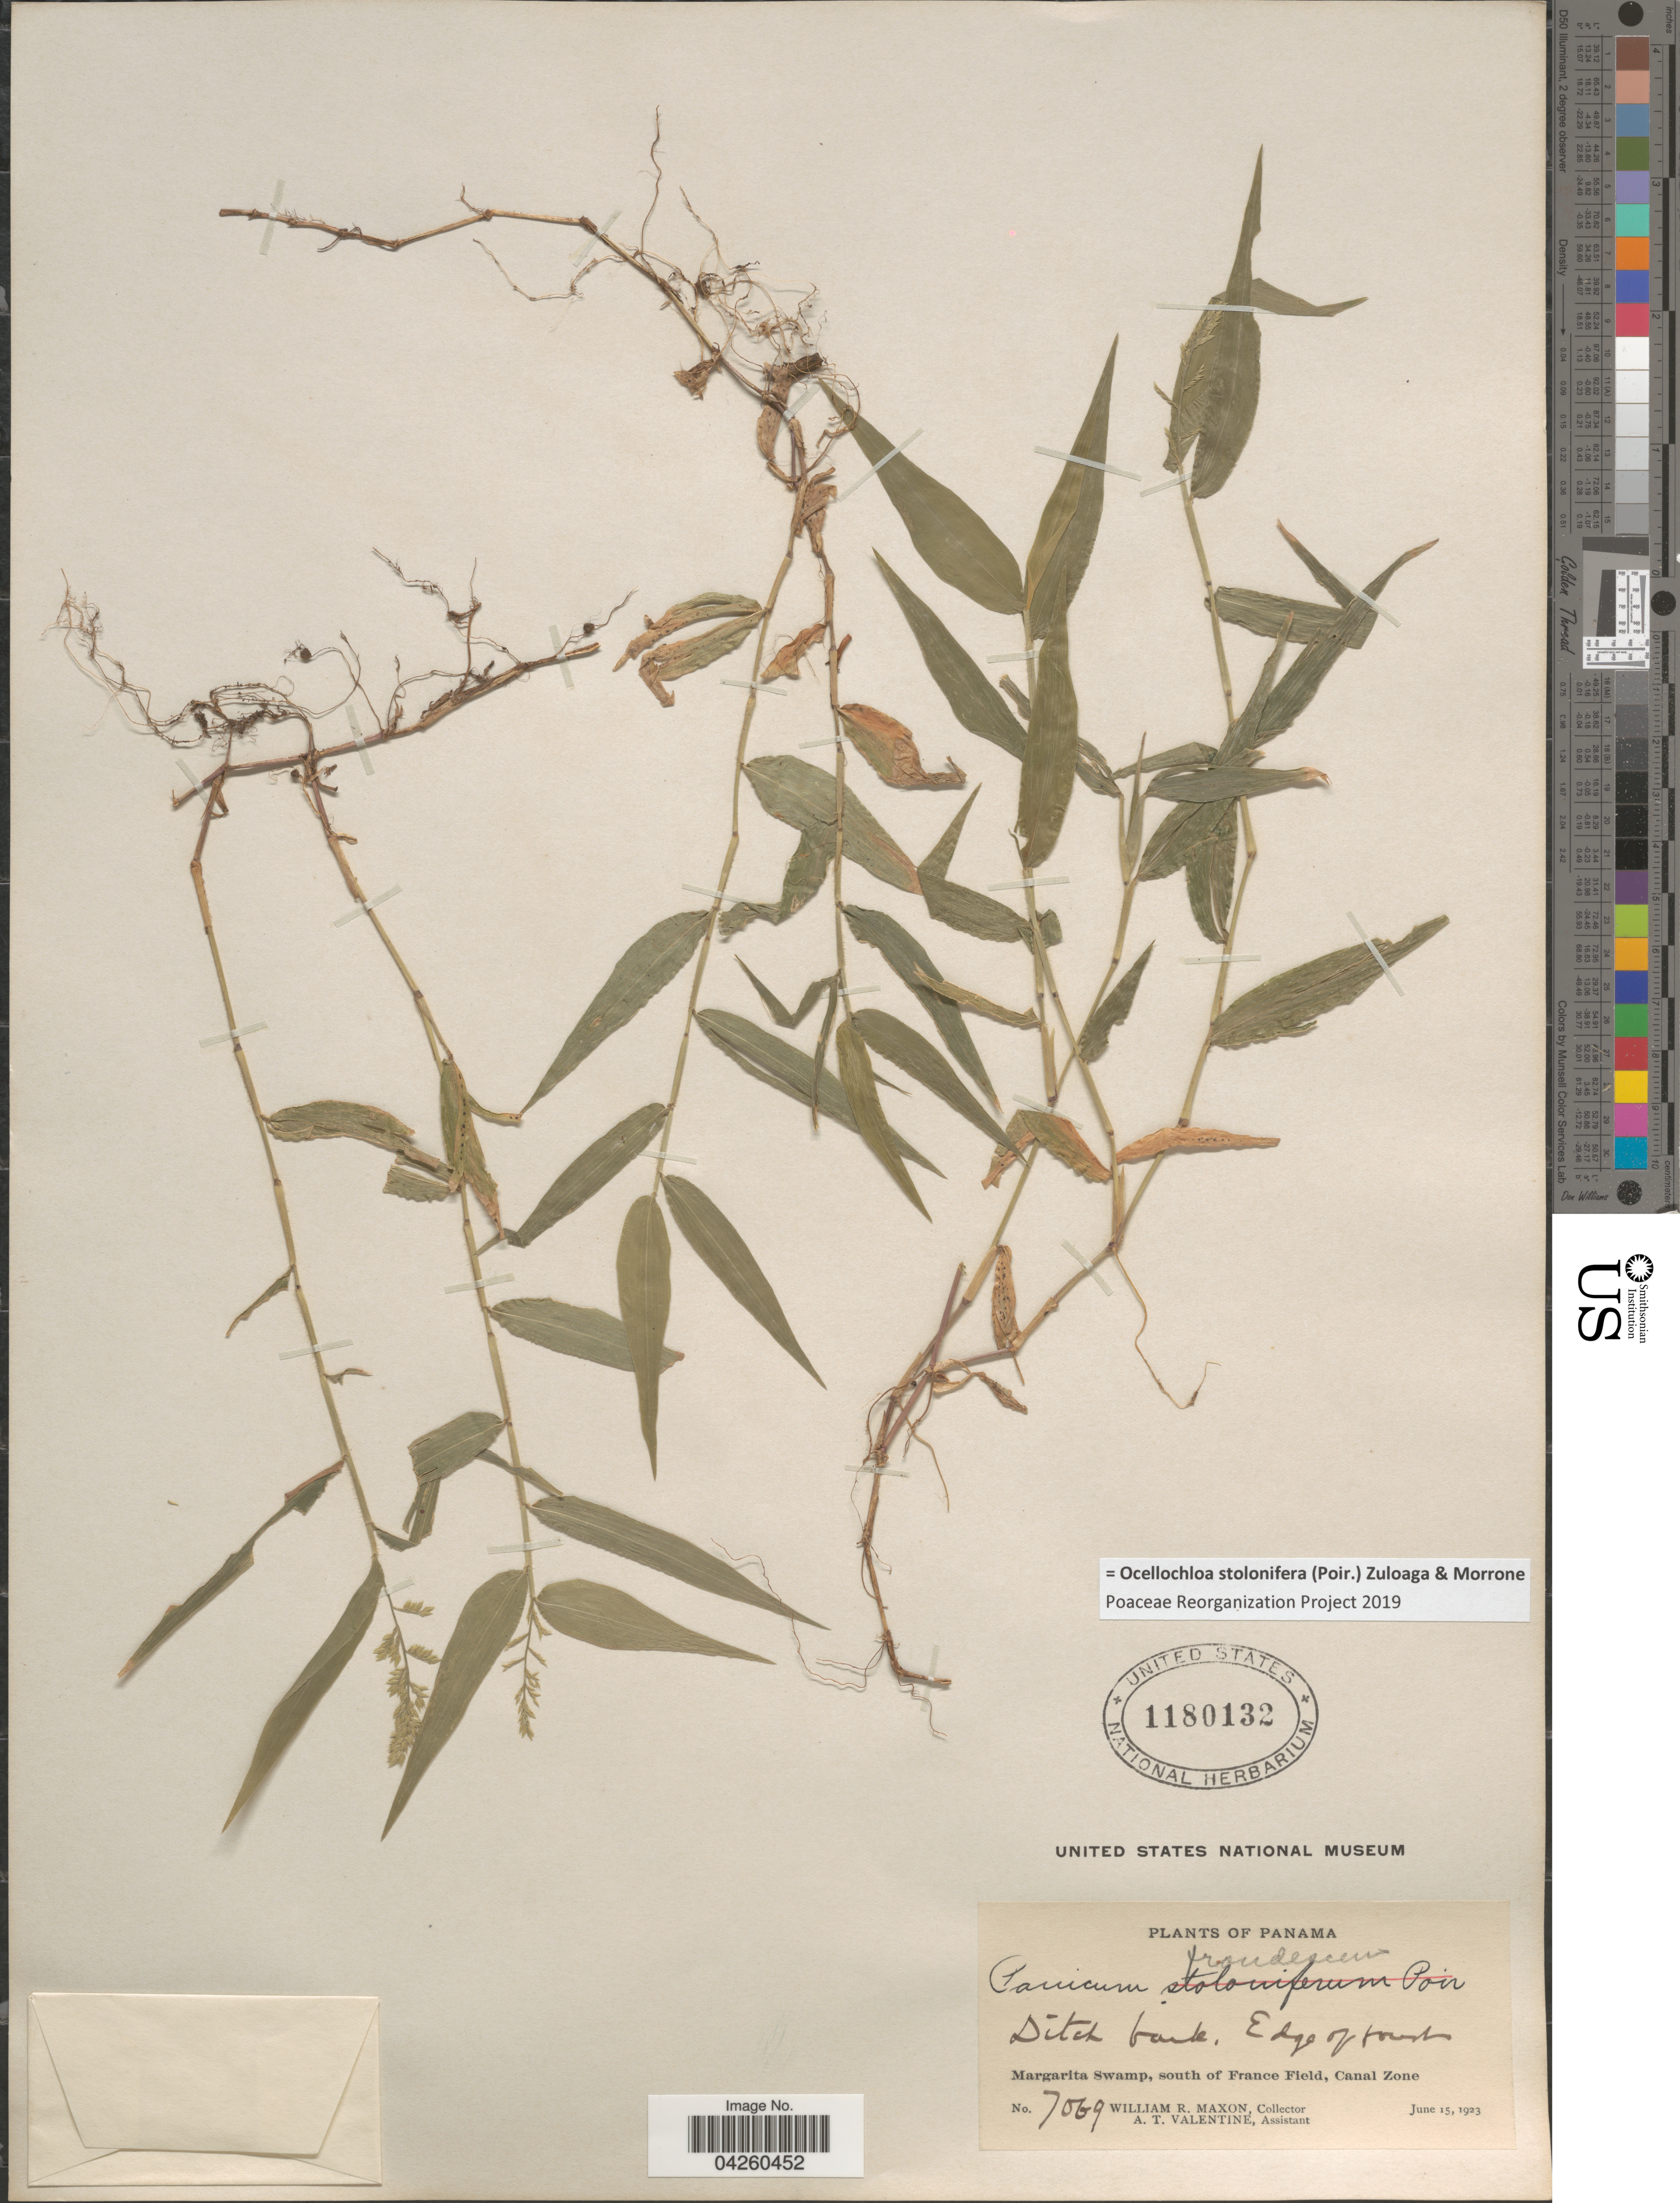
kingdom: Plantae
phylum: Tracheophyta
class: Liliopsida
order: Poales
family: Poaceae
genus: Ocellochloa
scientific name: Ocellochloa stolonifera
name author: (Poir.) Zuloaga & Morrone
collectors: W. R. Maxon & A. Valentine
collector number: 7069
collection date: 1923-06-15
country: Panama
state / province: Colón / Panamá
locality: Ditch bank. Edge of forest. Margarita Swamp, south of France Field, Canal Zone.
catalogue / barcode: US 1180132